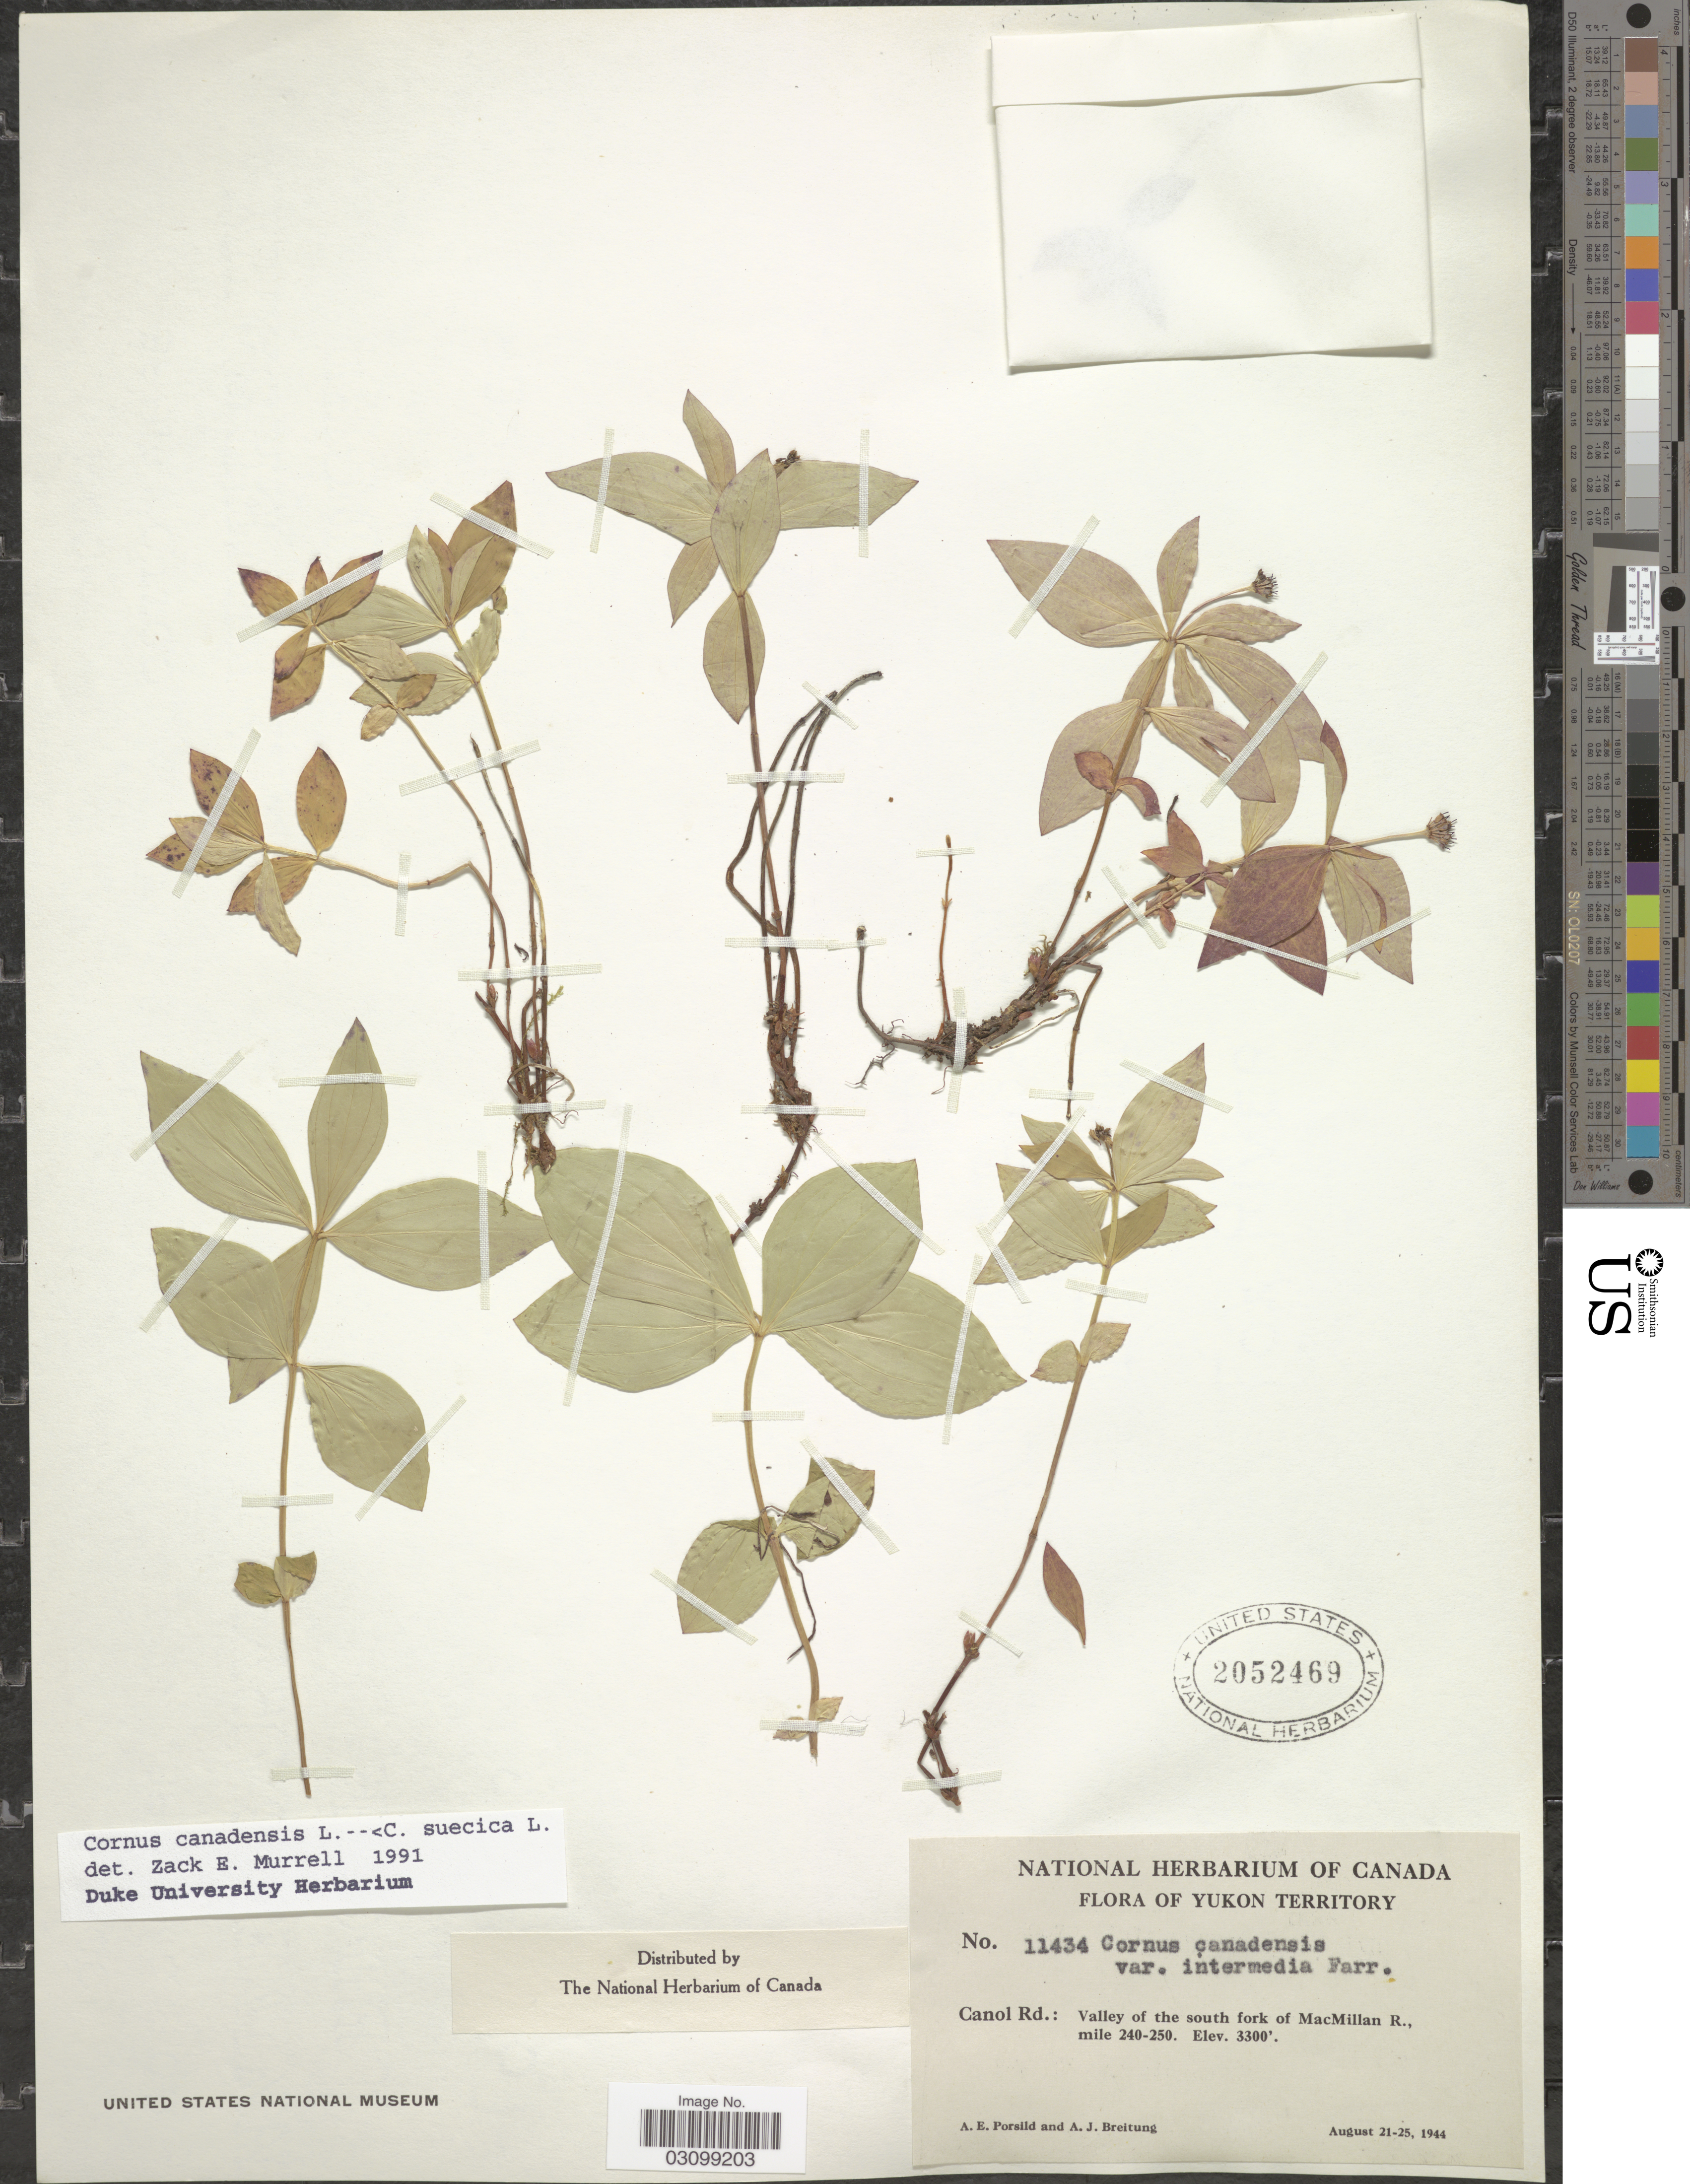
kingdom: Plantae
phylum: Tracheophyta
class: Magnoliopsida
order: Cornales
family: Cornaceae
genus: Cornus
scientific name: Cornus sp.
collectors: A. E. Porsild & A. Breitung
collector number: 11434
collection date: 1944-08-21/1944-08-25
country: Canada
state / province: Yukon Territory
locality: Canol Rd.: Valley of the south fork of MacMillan R., mile 240-250.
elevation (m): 1006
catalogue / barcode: US 2052469